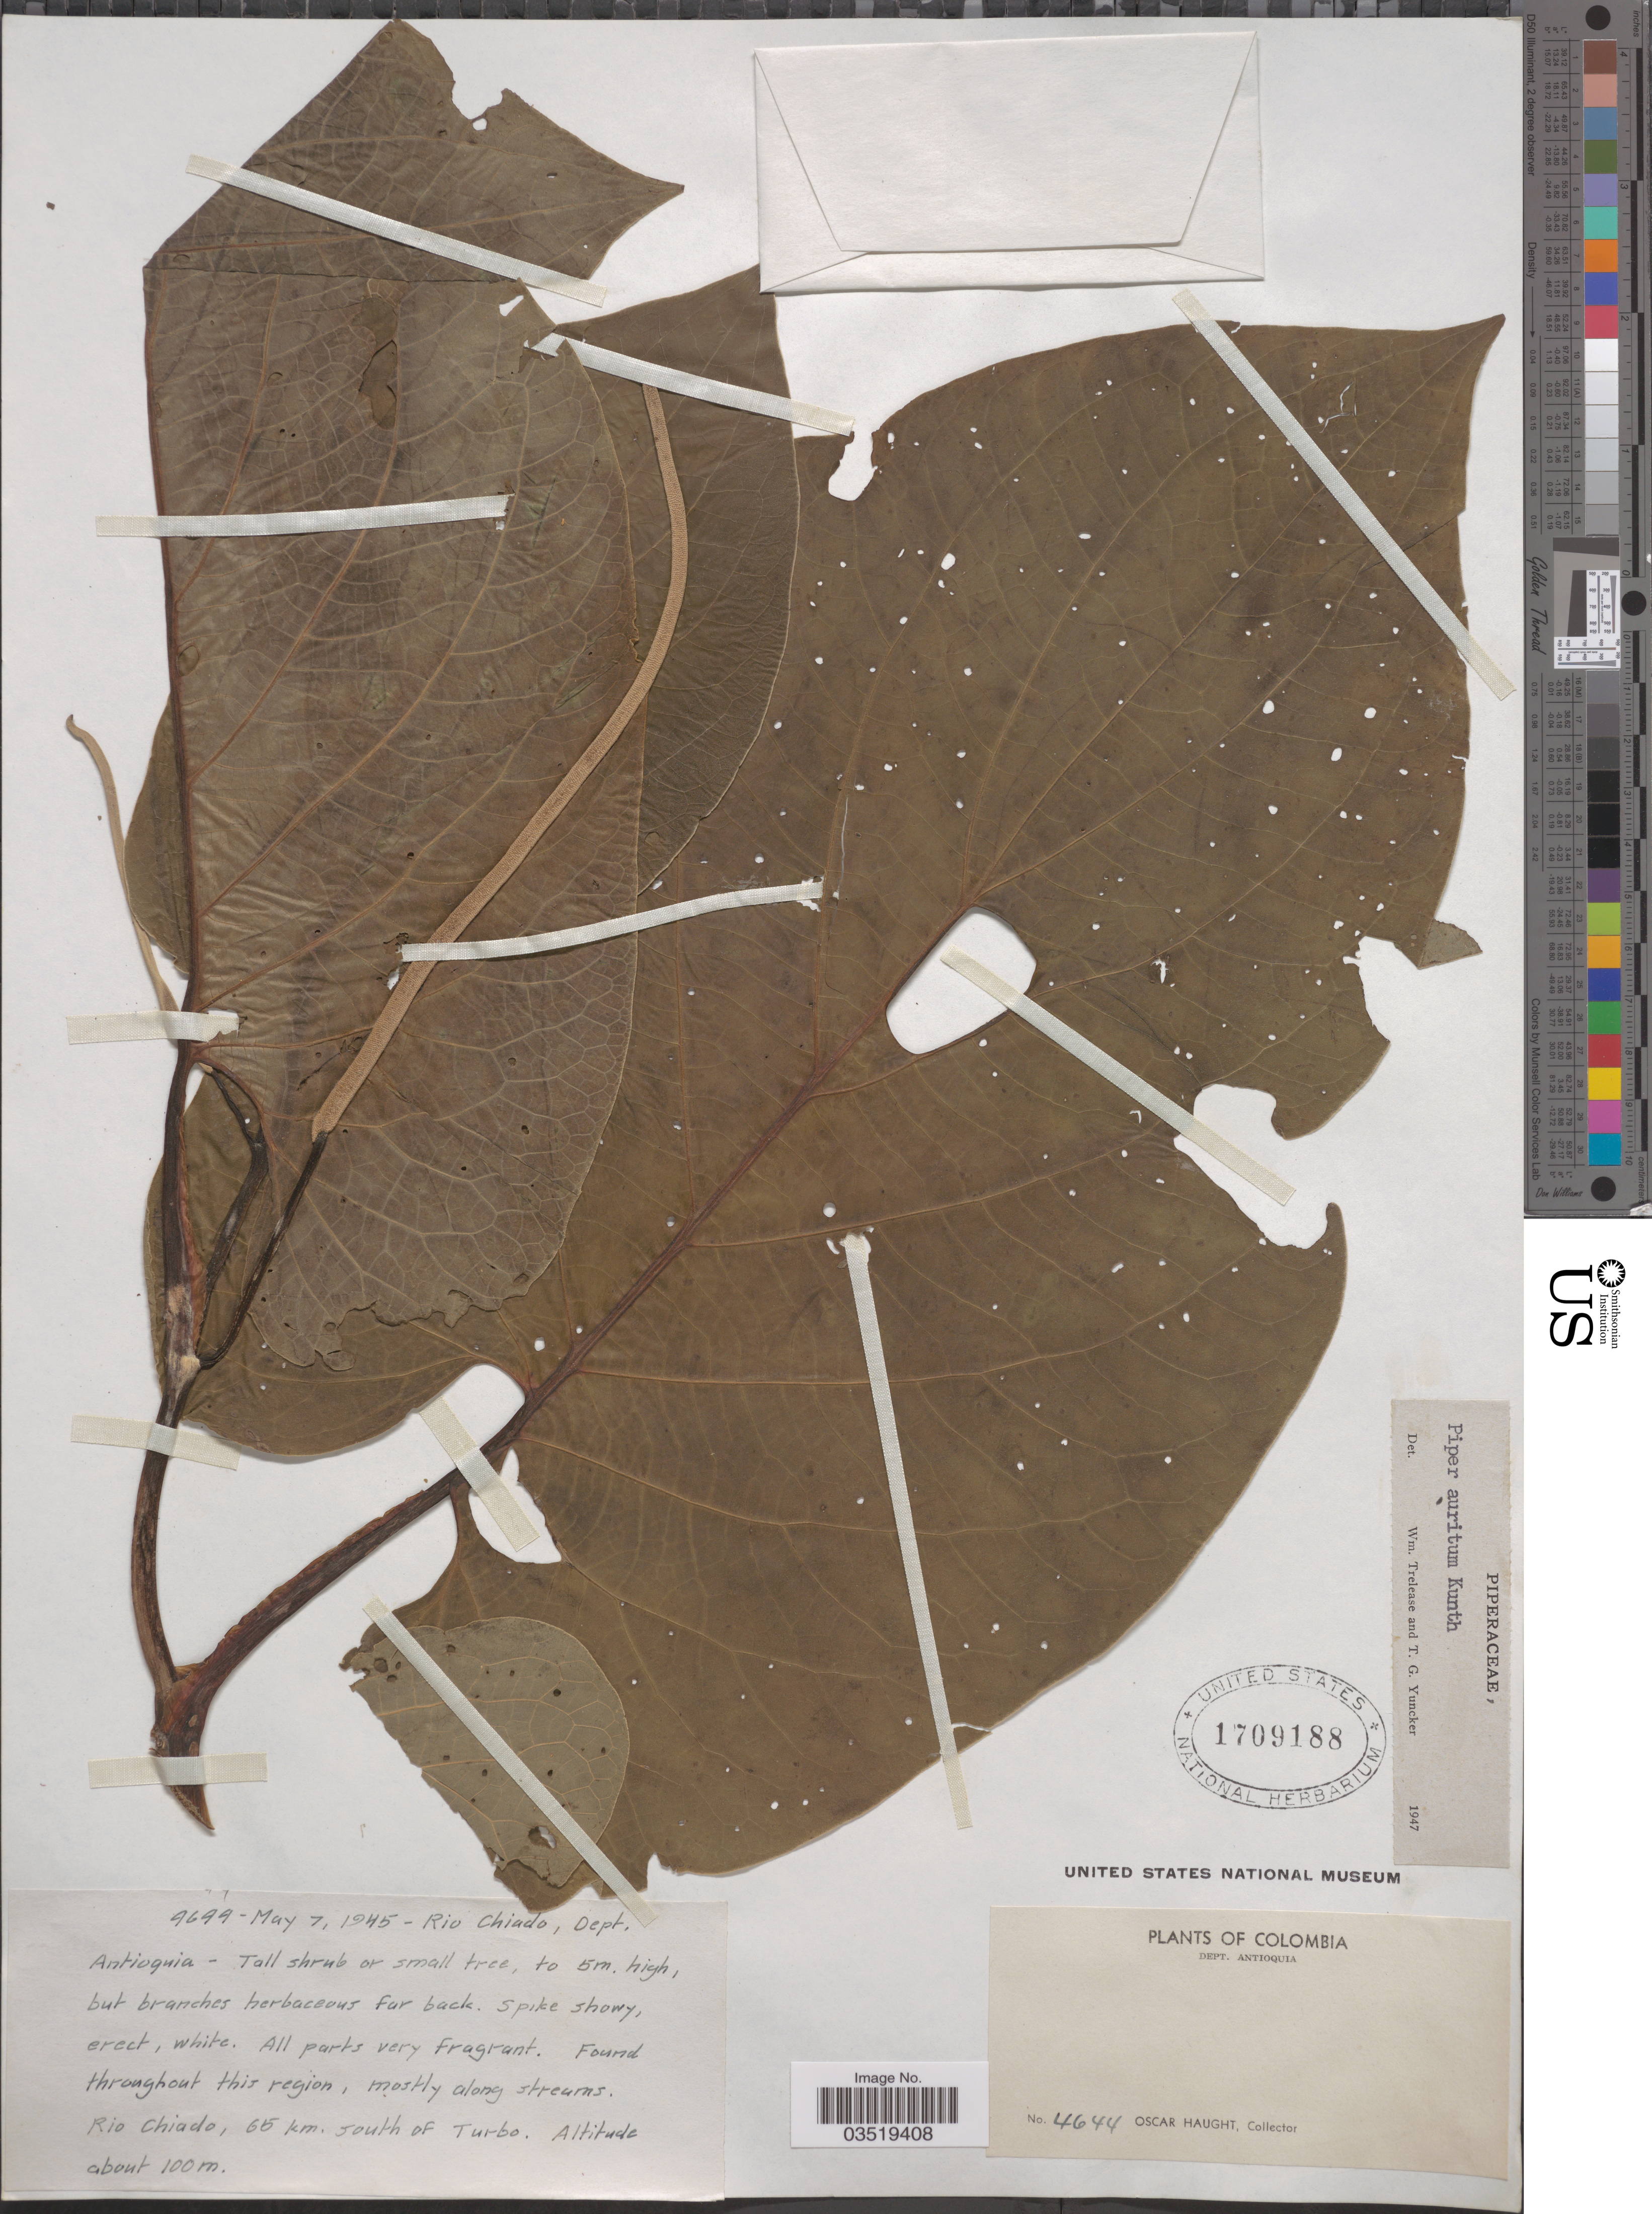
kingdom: Plantae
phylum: Tracheophyta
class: Magnoliopsida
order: Piperales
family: Piperaceae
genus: Piper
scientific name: Piper auritum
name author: Kunth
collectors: O. L. Haught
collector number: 4644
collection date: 1945-05-07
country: Colombia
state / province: Antioquia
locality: Rio Chiado, Dept. Antioquia.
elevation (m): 100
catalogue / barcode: US 1709188